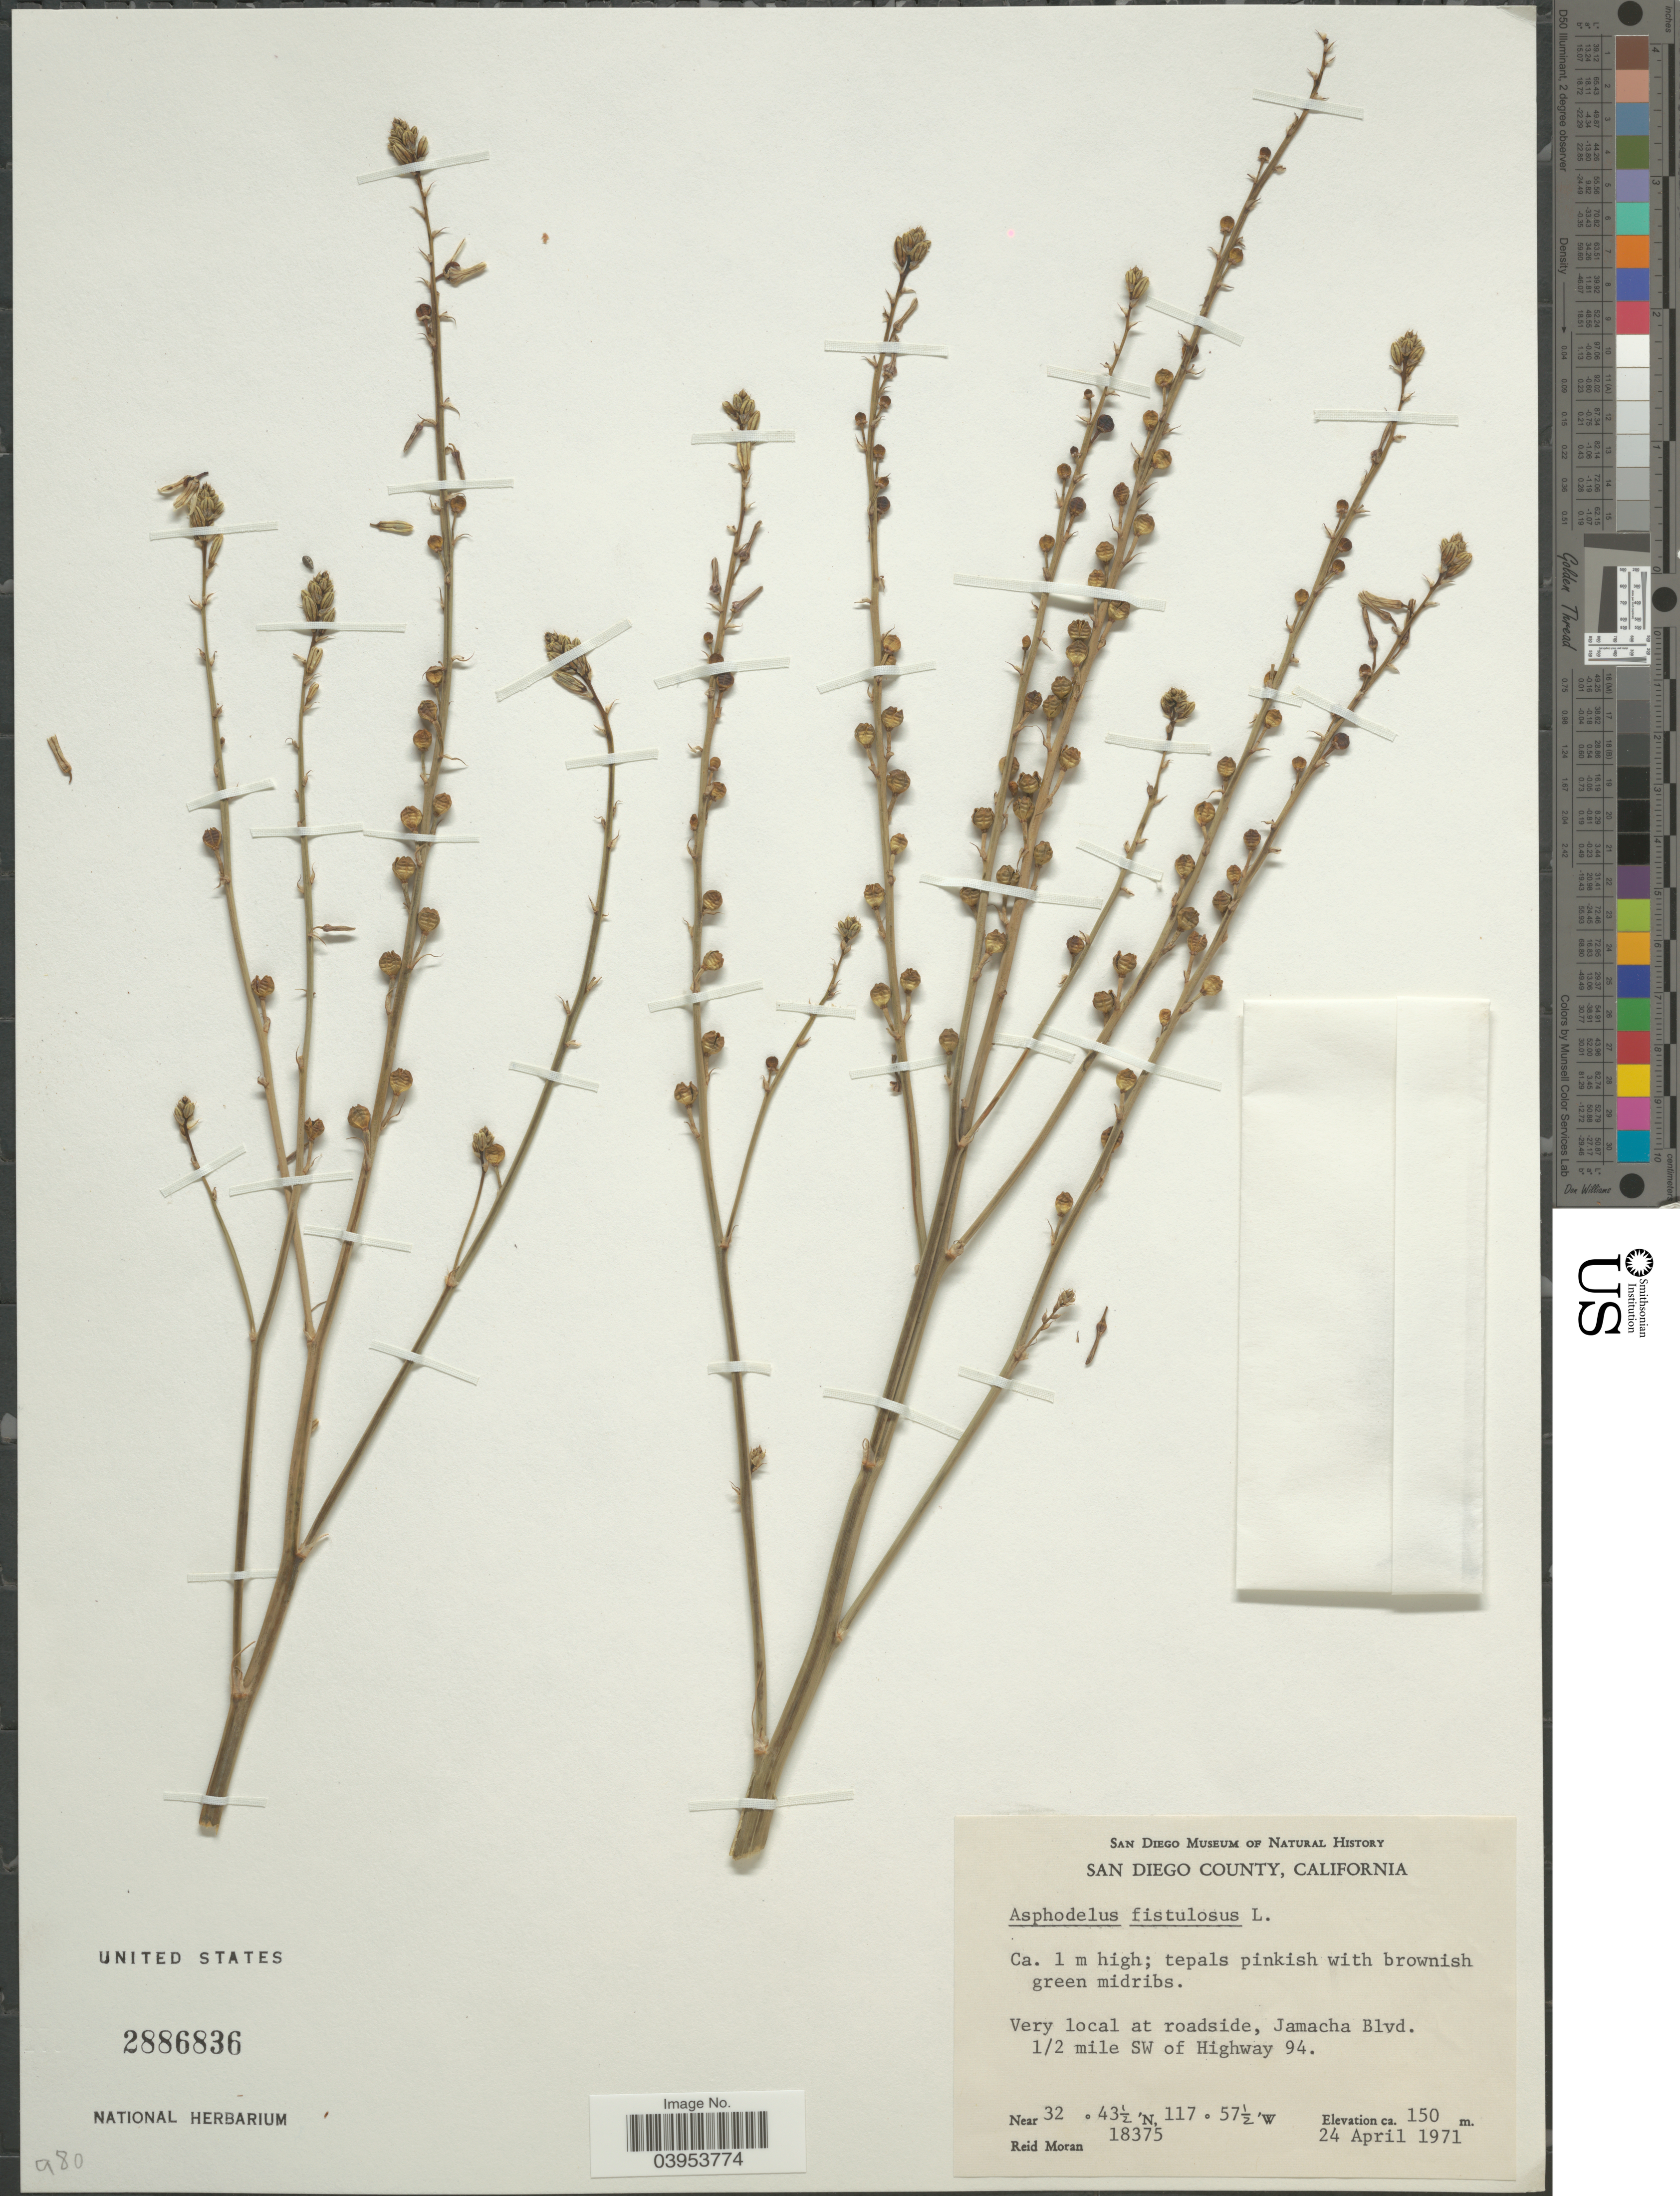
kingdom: Plantae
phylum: Tracheophyta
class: Liliopsida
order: Asparagales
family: Asphodelaceae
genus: Asphodelus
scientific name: Asphodelus fistulosus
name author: L.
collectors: R. Moran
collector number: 18375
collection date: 1971-04-24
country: United States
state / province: California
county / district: San Diego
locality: San Diego County. Very local at roadside, Jamacha Blvd. 1/2 mile SW of Highway 9.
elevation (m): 150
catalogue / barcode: US 2886836